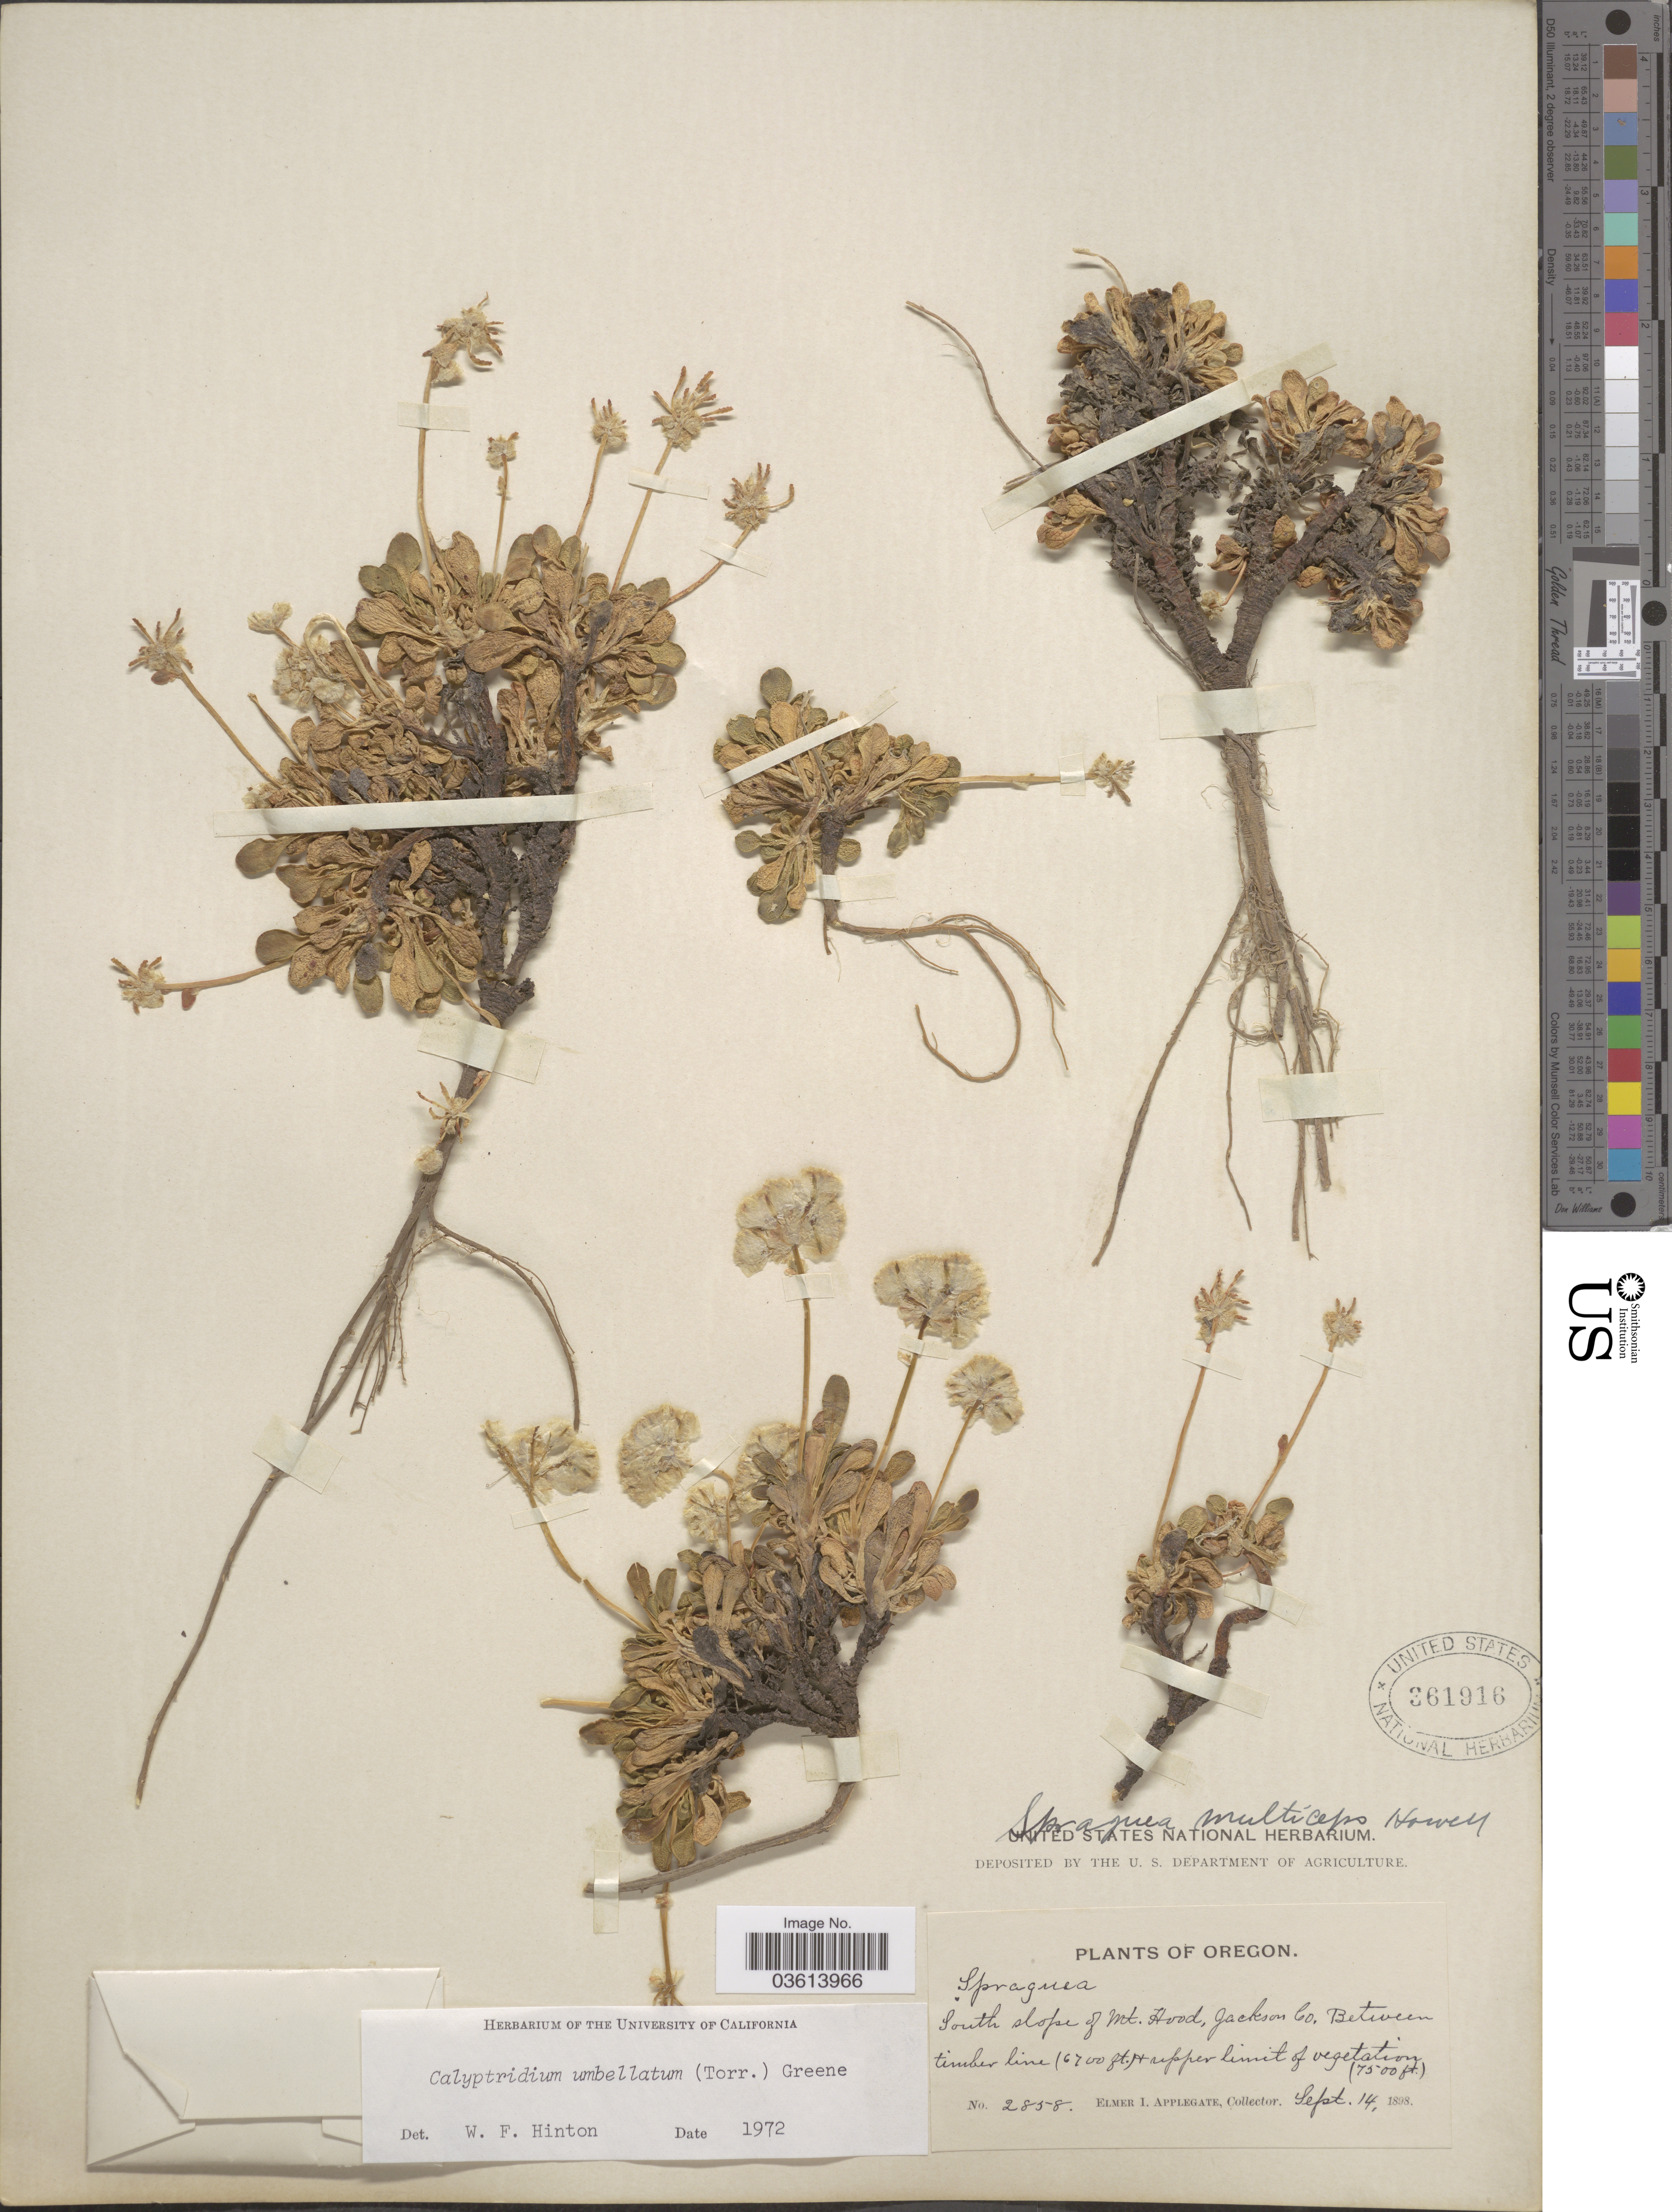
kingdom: Plantae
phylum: Tracheophyta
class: Magnoliopsida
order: Caryophyllales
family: Montiaceae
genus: Calyptridium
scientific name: Calyptridium umbellatum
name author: (Torr.) Greene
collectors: E. I. Applegate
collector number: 2858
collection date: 1898-09-14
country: United States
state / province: Oregon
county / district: Jackson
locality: South slope of Mt. Hood, Jackson Co. Between timber line & upper limit of vegetation.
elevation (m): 2042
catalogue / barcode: US 361916